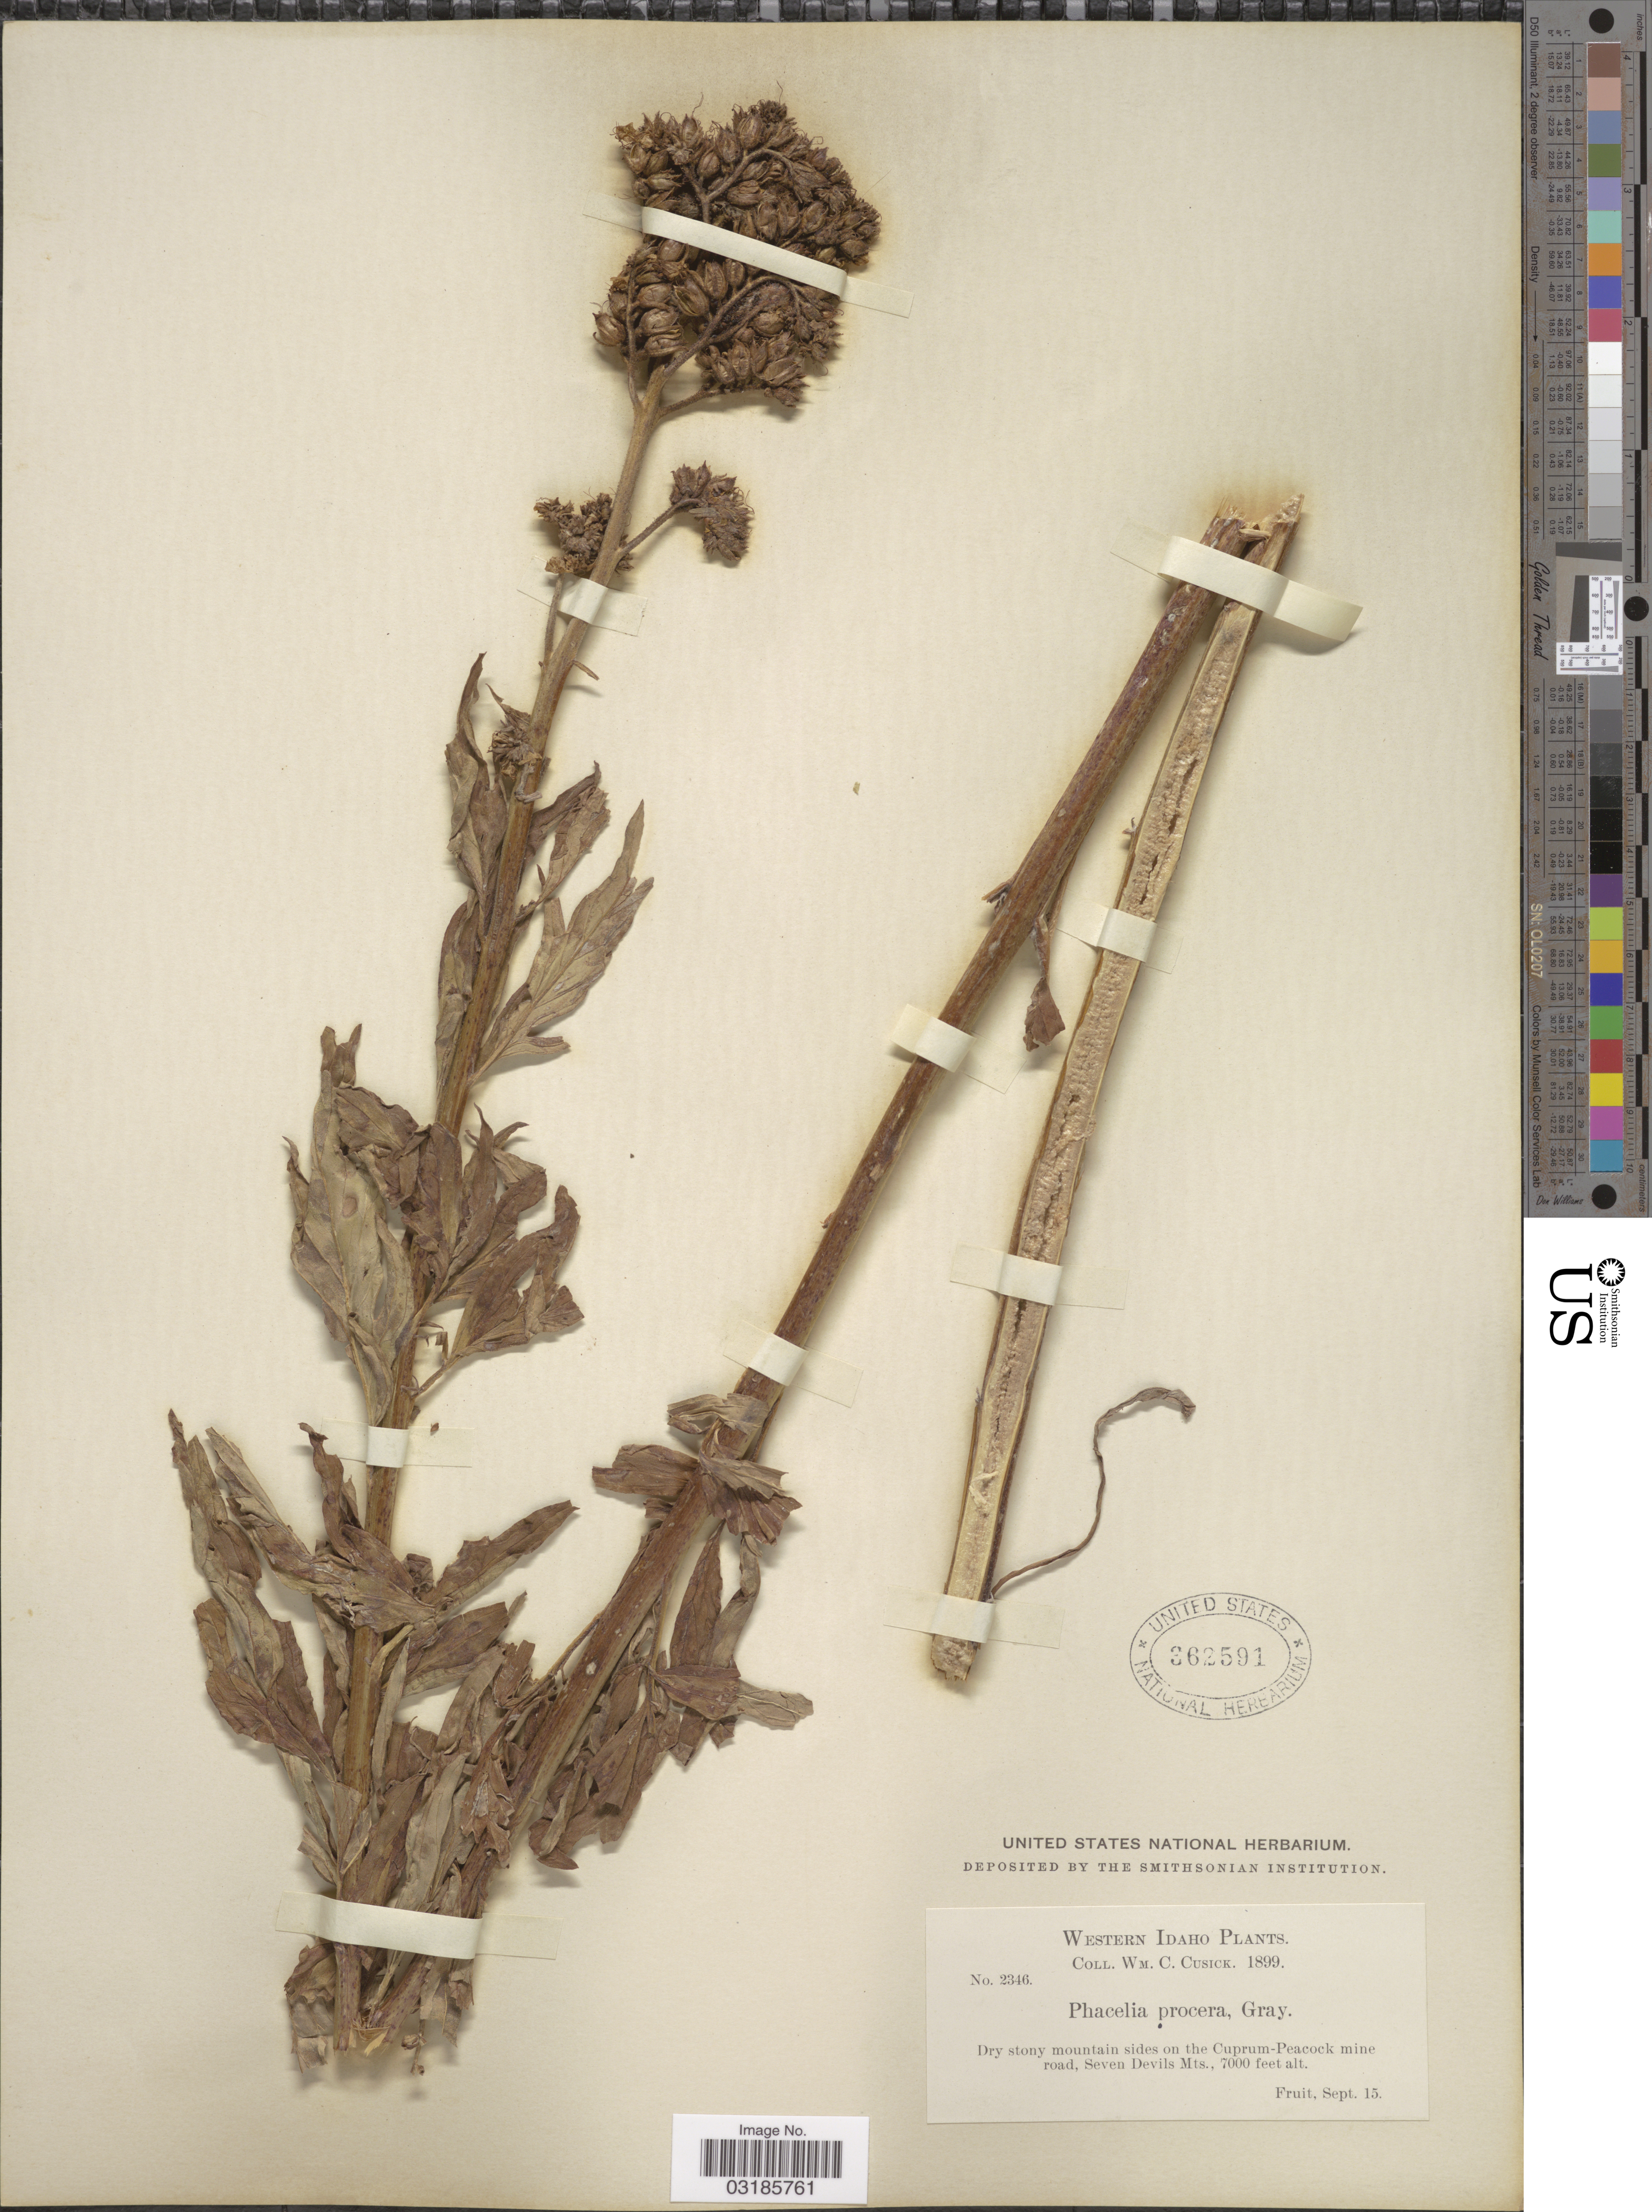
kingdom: Plantae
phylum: Tracheophyta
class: Magnoliopsida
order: Boraginales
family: Hydrophyllaceae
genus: Phacelia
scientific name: Phacelia procera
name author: A. Gray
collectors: W. C. Cusick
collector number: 2346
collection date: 1899-09-15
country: United States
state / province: Idaho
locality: Western Idaho. Dry stony mountain sides on the Cuprum-Peacock mine road, Seven Devils Mts.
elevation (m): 2134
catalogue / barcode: US 362591